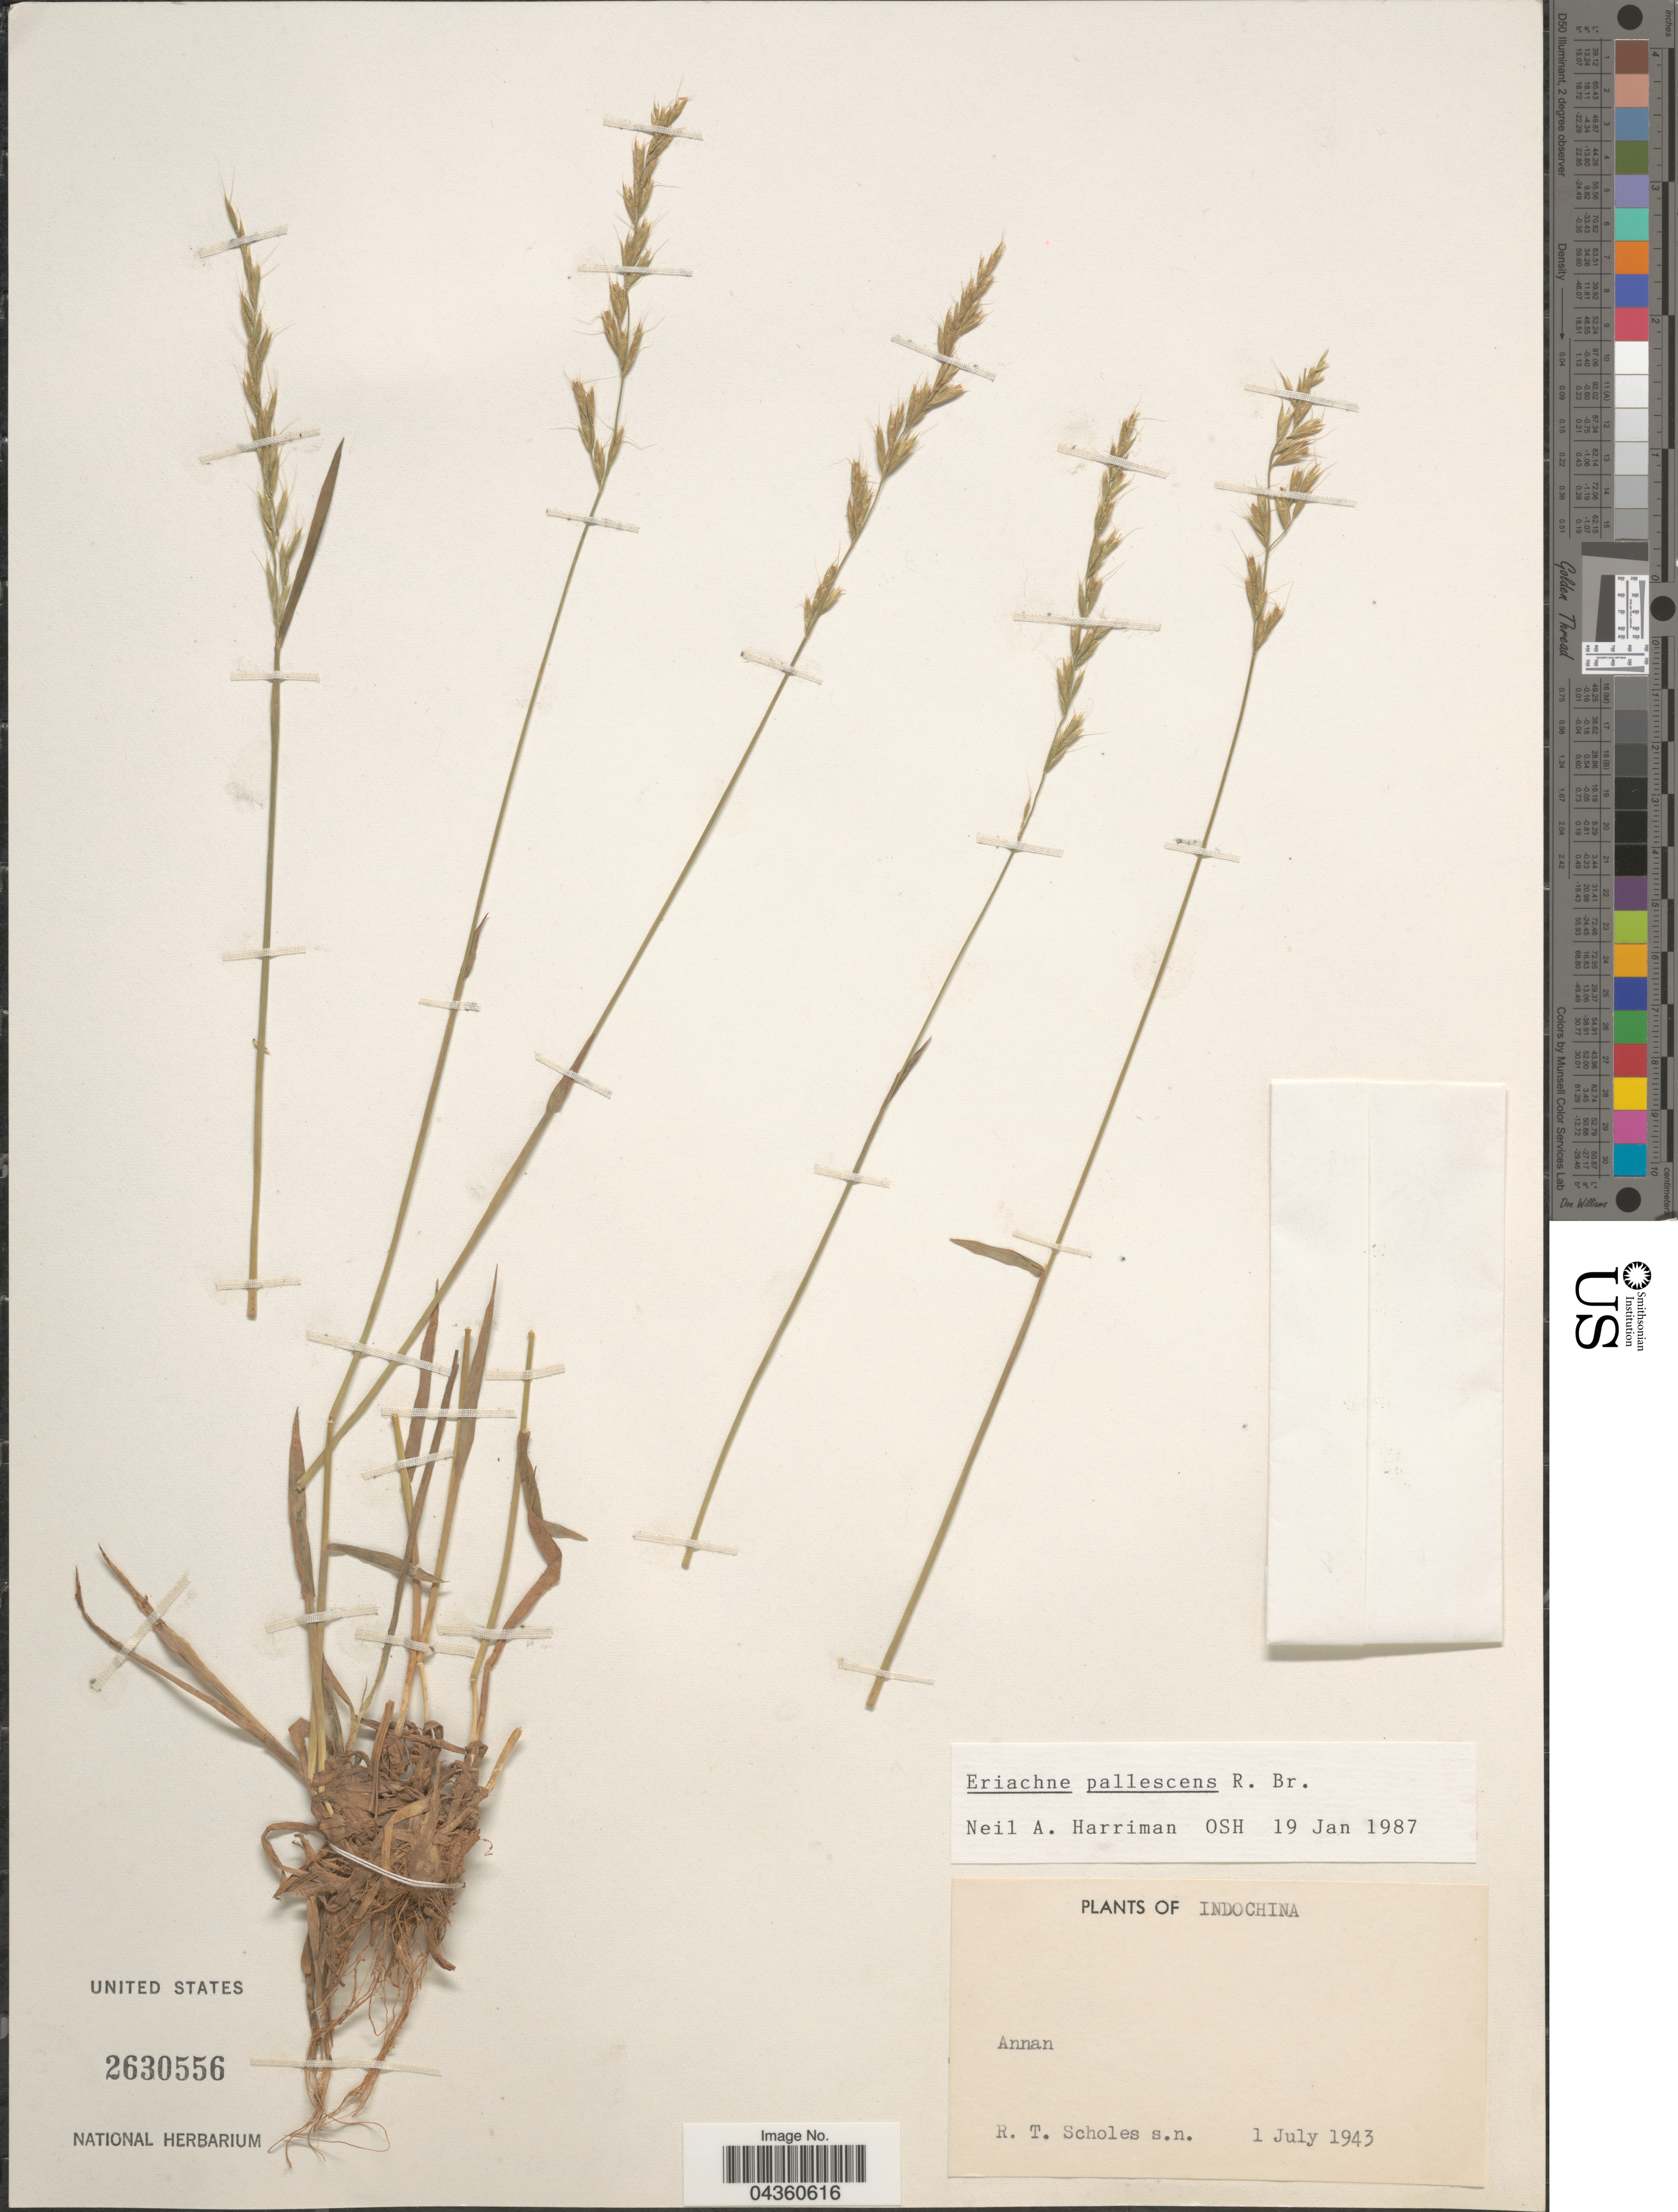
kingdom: Plantae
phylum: Tracheophyta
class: Liliopsida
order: Poales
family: Poaceae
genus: Eriachne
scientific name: Eriachne pallescens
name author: R. Br.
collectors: R. Scholes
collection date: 1943-07-01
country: Vietnam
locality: Indochina. Annan.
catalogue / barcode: US 2630556